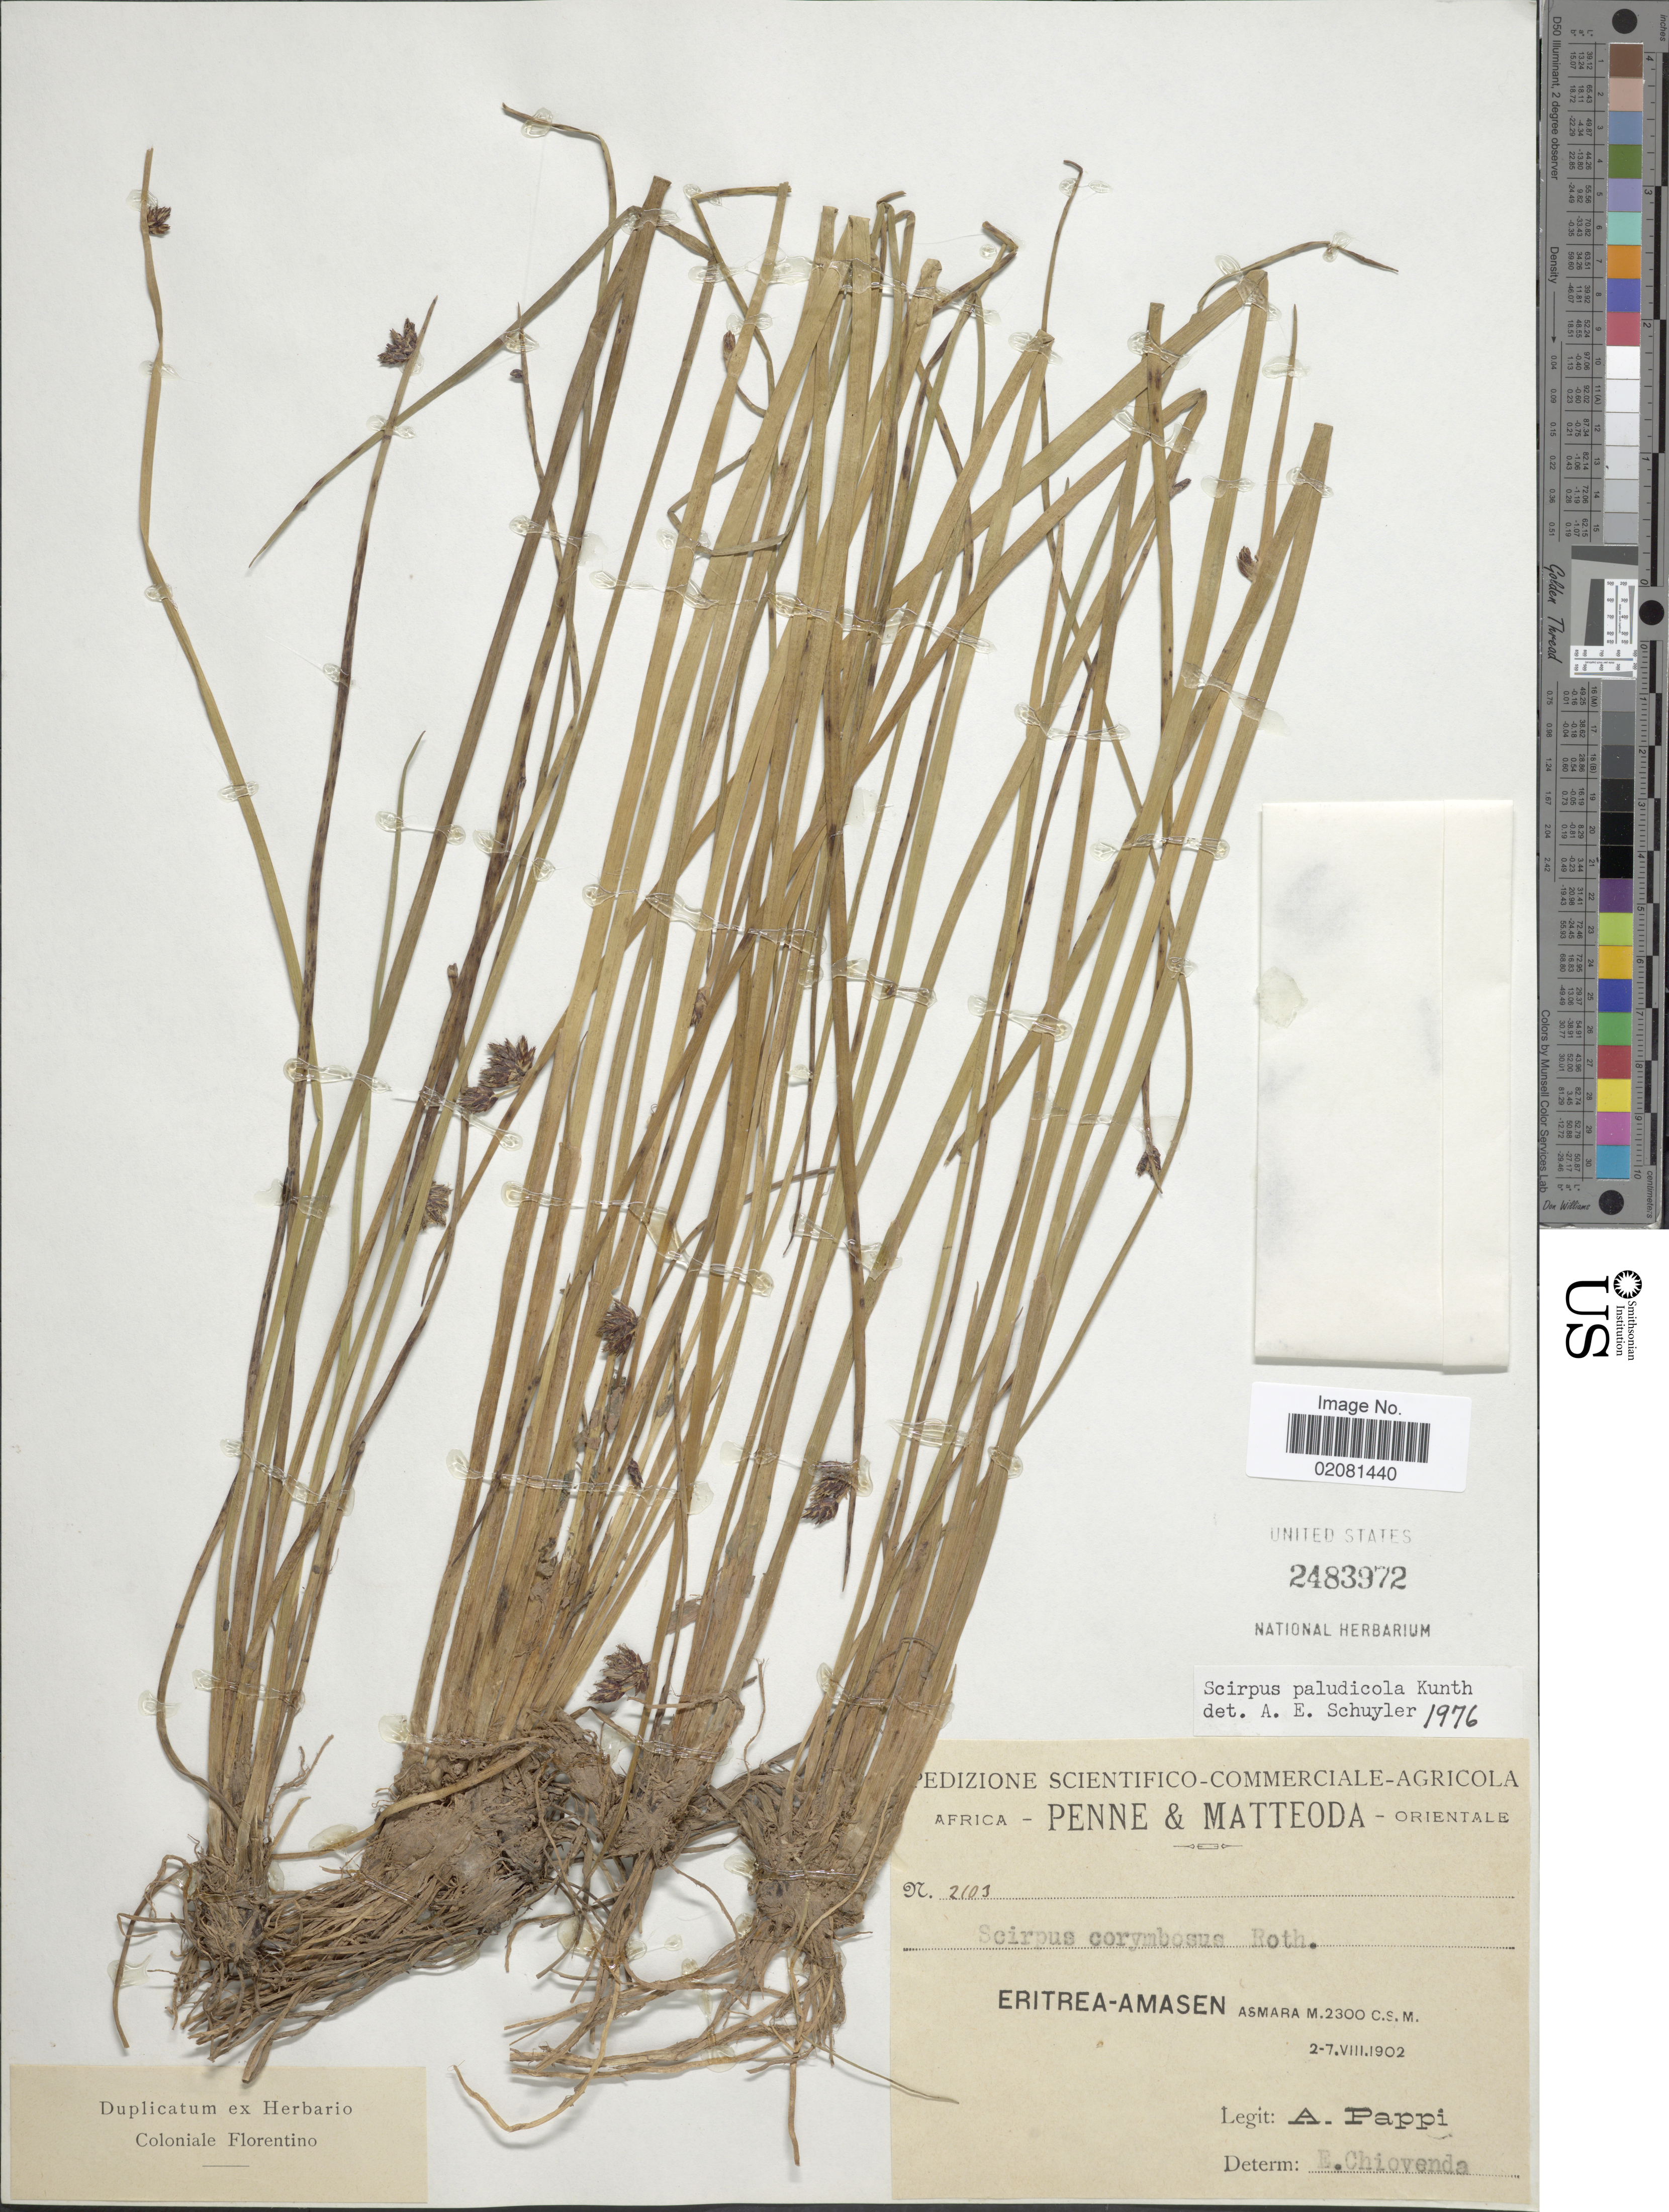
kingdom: Plantae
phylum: Tracheophyta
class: Liliopsida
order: Poales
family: Cyperaceae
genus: Schoenoplectus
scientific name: Schoenoplectus paludicola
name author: (Kunth) Palla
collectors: A. Pappi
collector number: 2103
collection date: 1902-08-02/1902-08-07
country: Eritrea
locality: Eritrea-Amasen. Asmara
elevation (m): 2300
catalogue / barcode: US 2483972